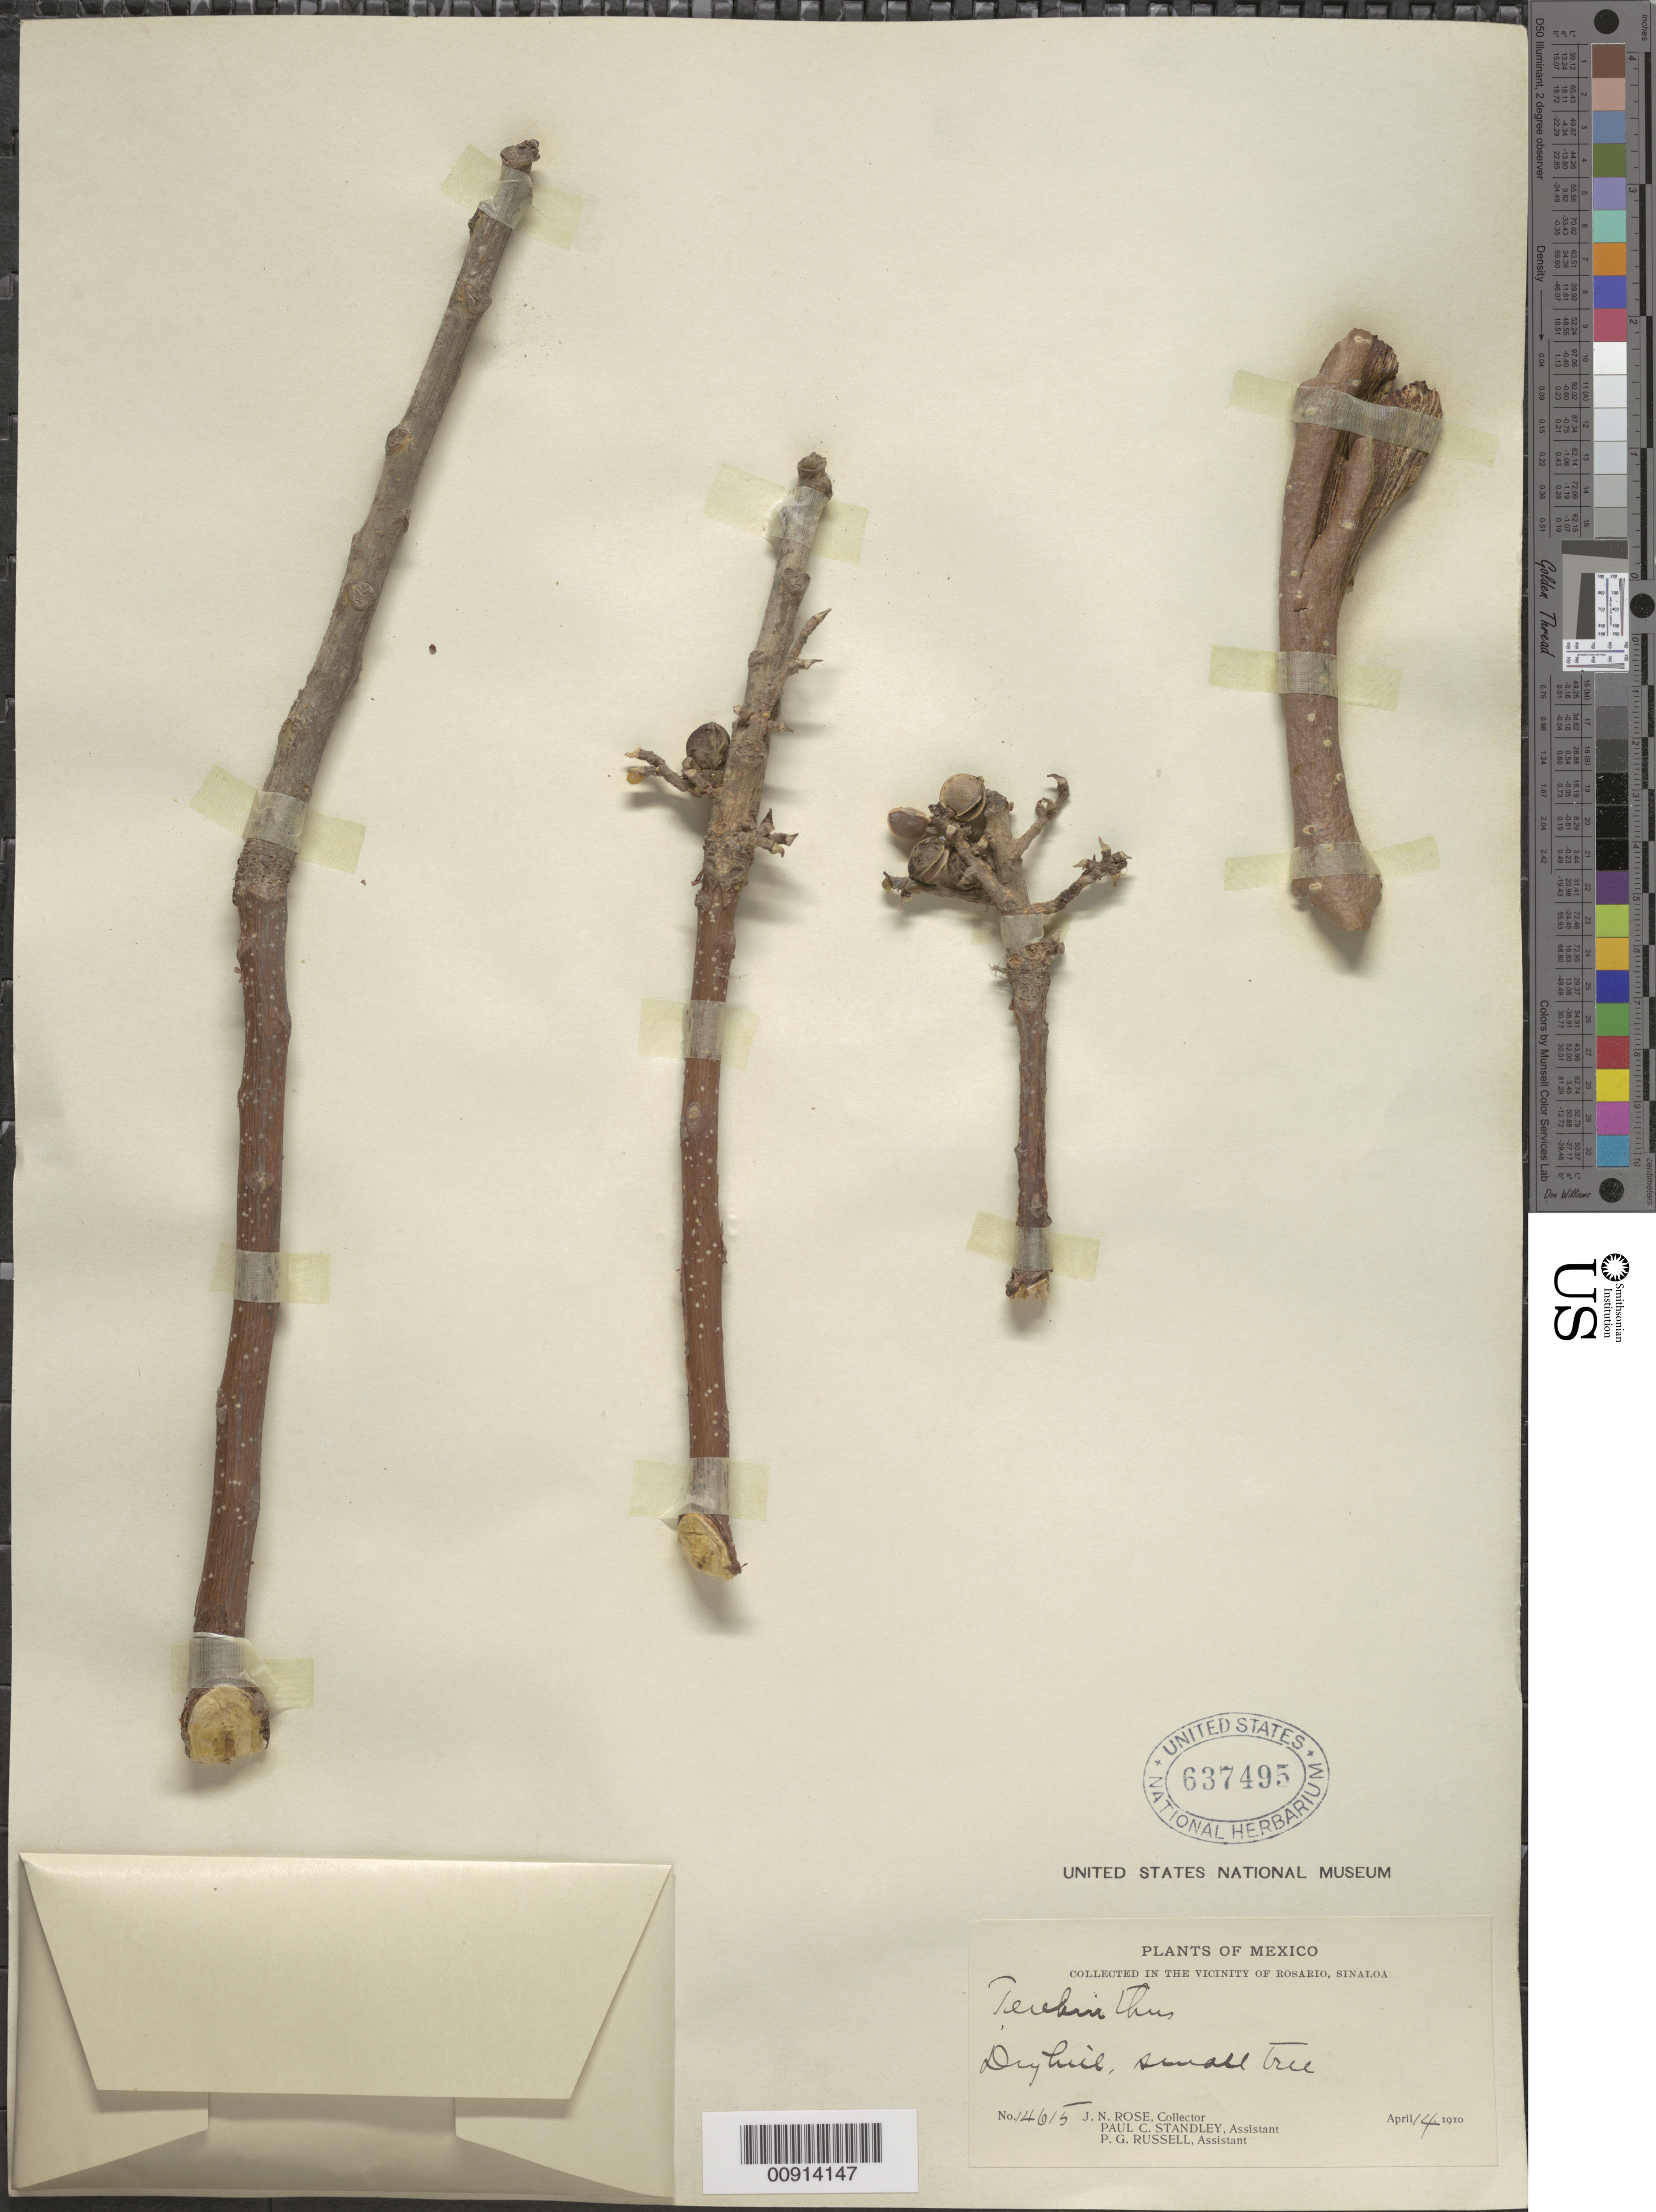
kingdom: Plantae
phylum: Tracheophyta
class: Magnoliopsida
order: Sapindales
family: Burseraceae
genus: Bursera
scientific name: Bursera sp.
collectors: J. N. Rose, P. C. Standley & P. G. Russell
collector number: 14615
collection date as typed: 14 Apr 1910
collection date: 1910-04-14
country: Mexico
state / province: Sinaloa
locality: In the vicinity of Rosario, Sinaloa.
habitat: Dry hill.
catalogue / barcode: US 637495